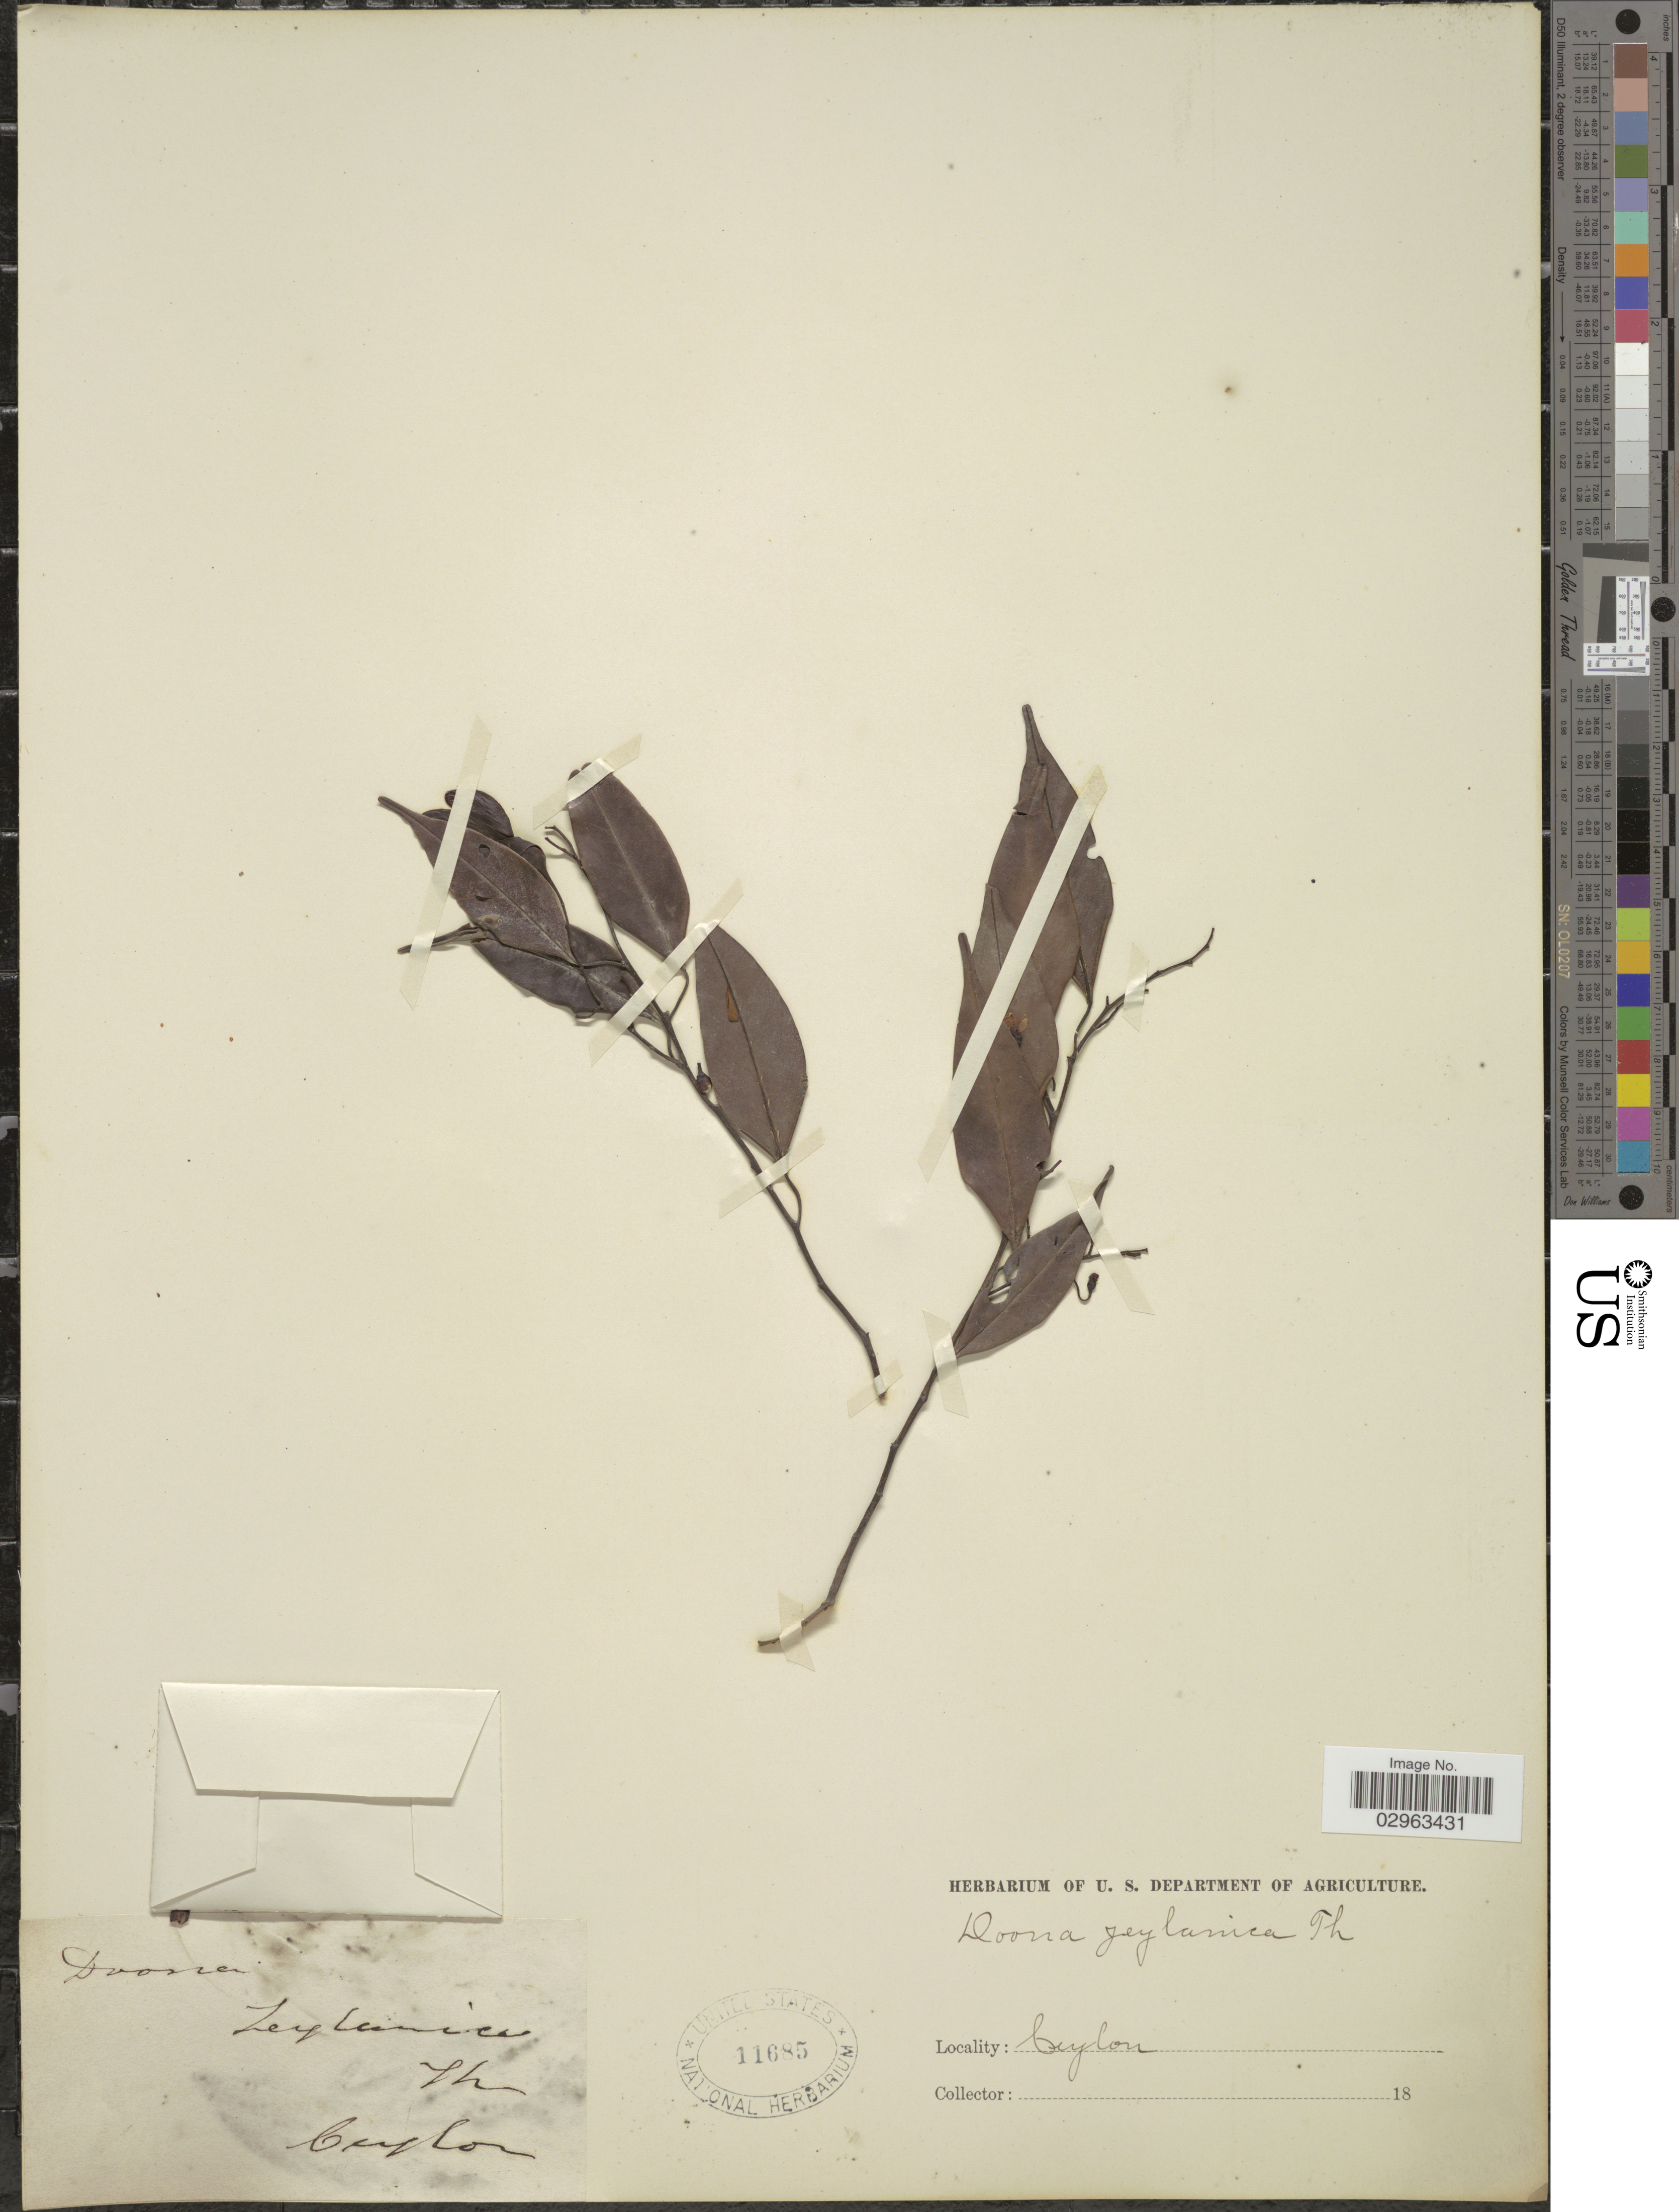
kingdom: Plantae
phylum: Tracheophyta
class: Magnoliopsida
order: Malvales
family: Dipterocarpaceae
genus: Doona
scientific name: Doona zeylanica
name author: Thwaites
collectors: ex herb. U. S. Department of Agriculture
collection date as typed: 18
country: Sri Lanka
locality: Ceylon.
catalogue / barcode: US 11685